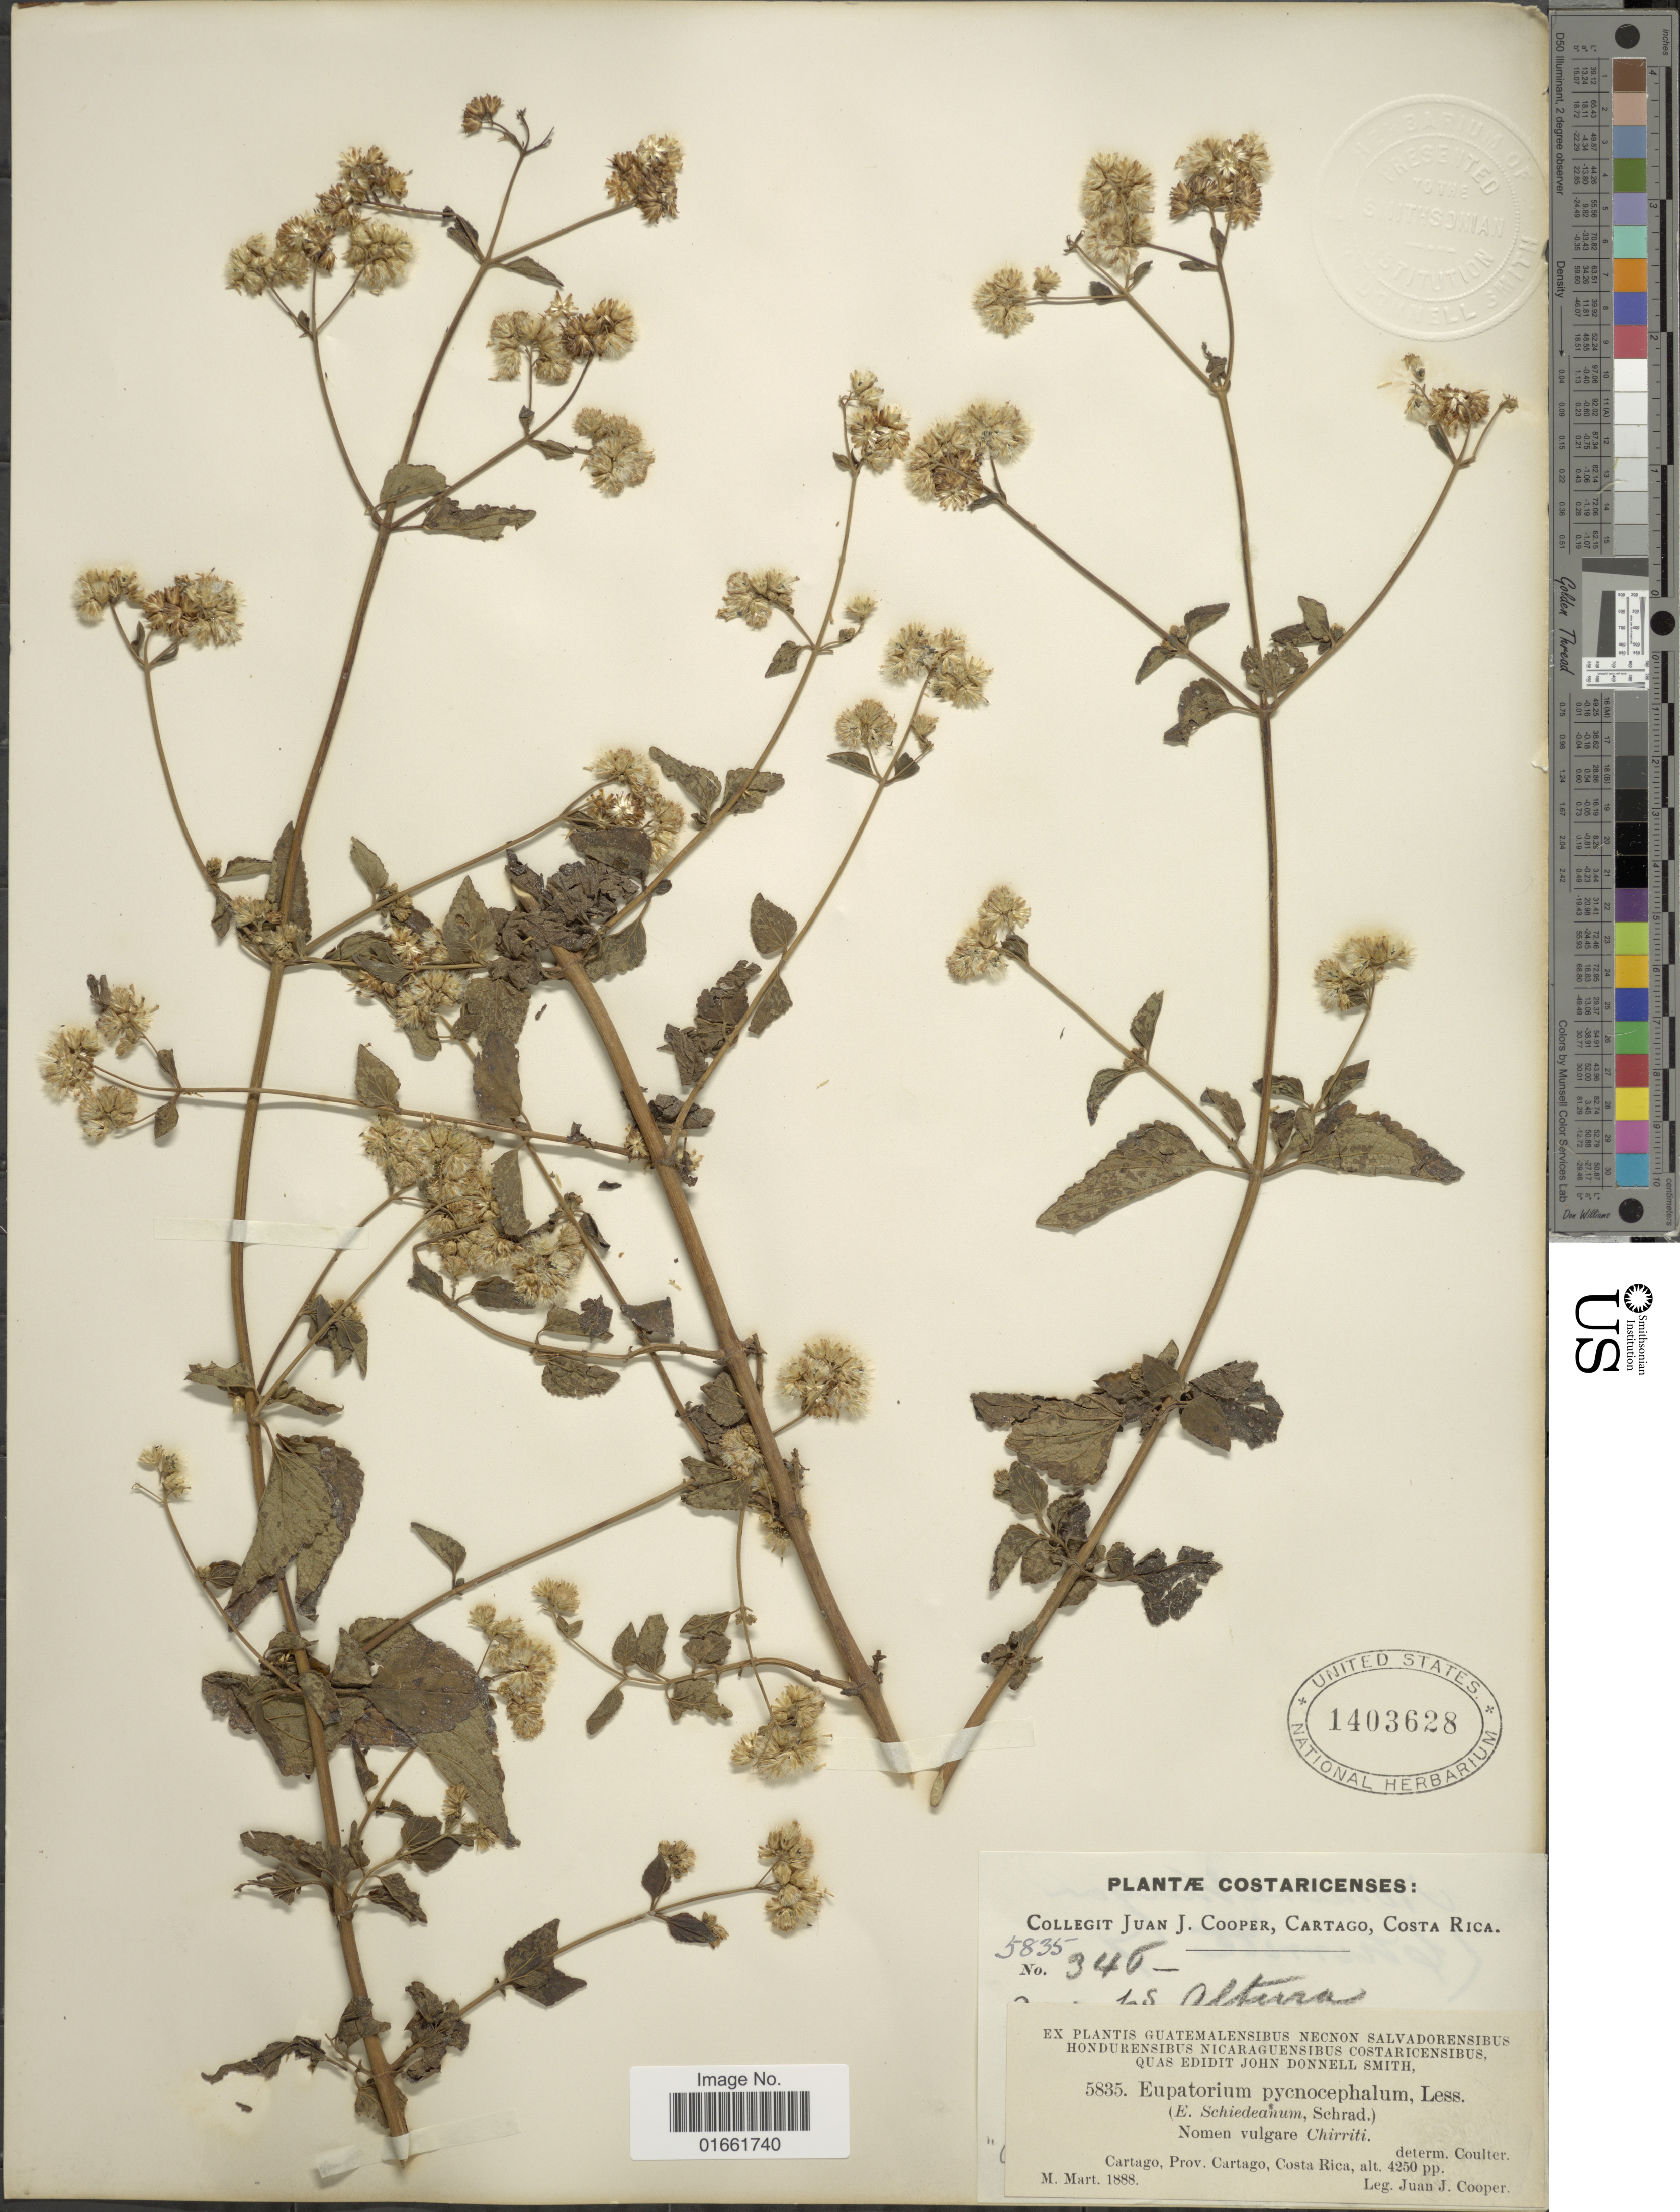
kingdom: Plantae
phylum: Tracheophyta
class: Magnoliopsida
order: Asterales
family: Asteraceae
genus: Fleischmannia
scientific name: Fleischmannia pratensis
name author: (Klatt) R.M. King & H. Rob.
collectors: J. J. Cooper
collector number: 5835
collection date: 1888-03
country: Costa Rica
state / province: Cartago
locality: Cartago, Prov. Cartago, Costa Rica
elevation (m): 1295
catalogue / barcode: US 1403628